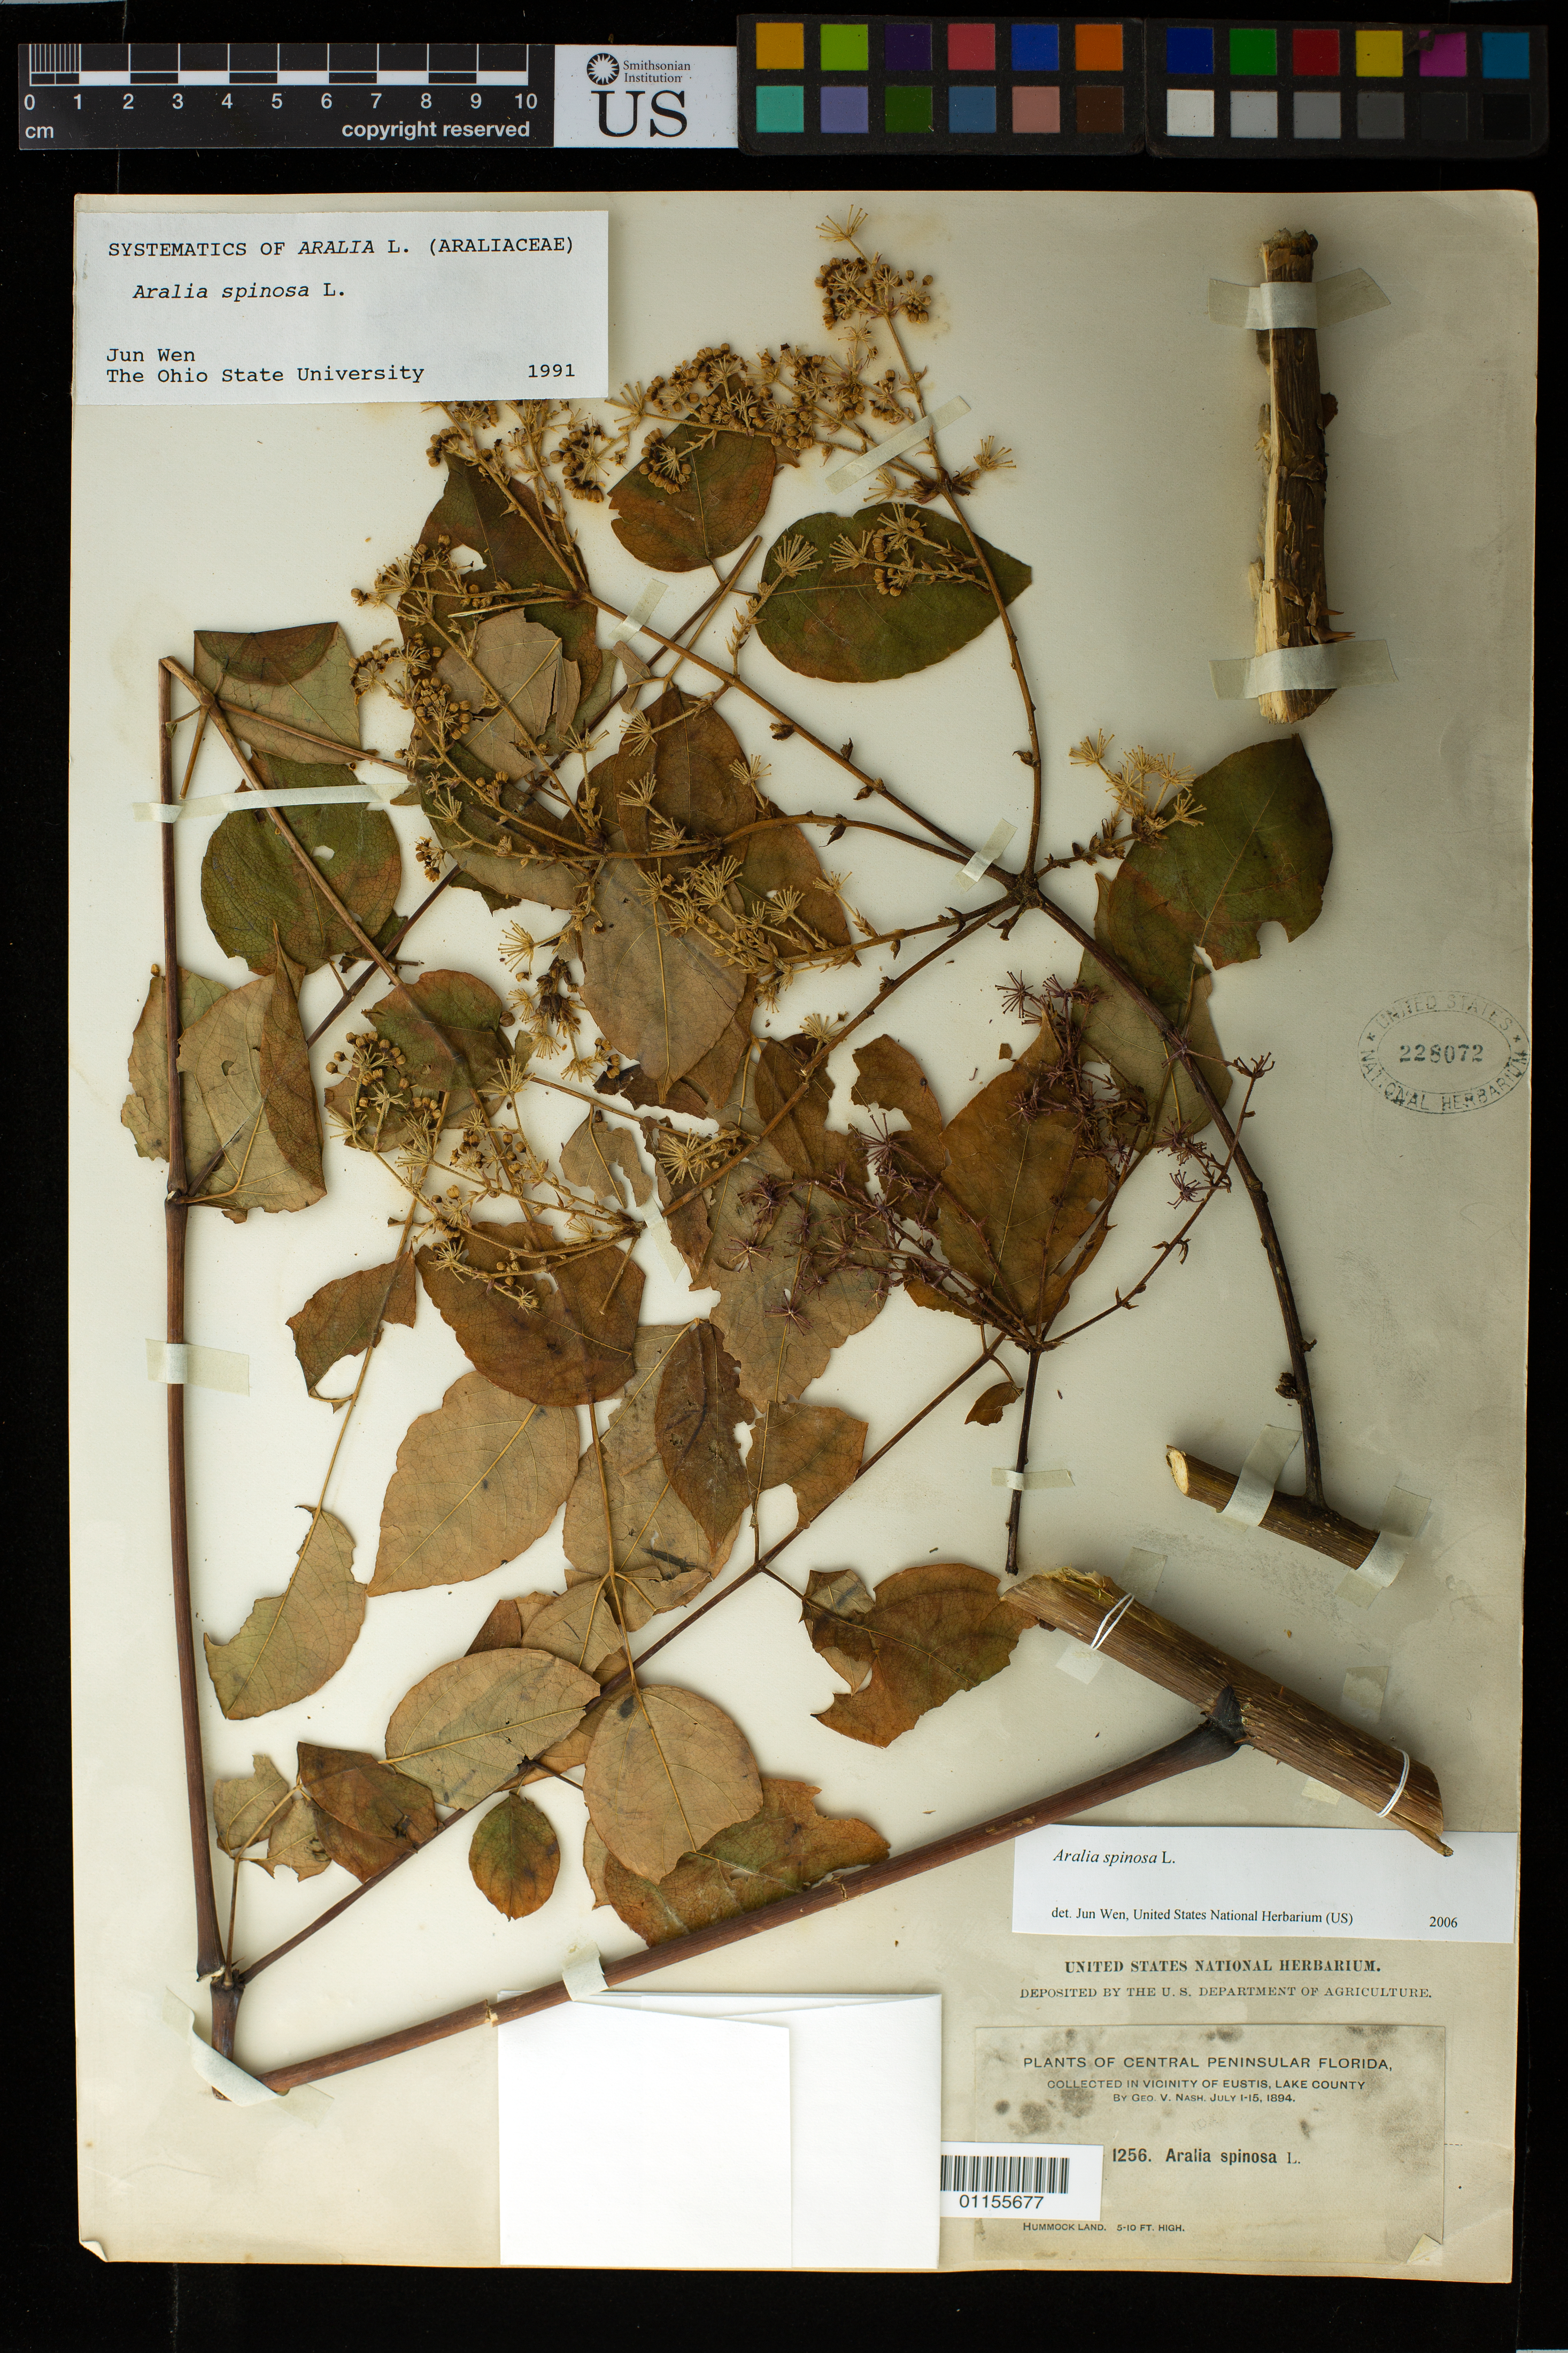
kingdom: Plantae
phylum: Tracheophyta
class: Magnoliopsida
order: Apiales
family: Araliaceae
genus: Aralia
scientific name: Aralia spinosa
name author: L.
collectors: G. V. Nash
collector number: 1256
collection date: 1894-07-01/1894-07-15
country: United States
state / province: Florida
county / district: Lake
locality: Vicinity of Eustis. Hummock Land.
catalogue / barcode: US 228072